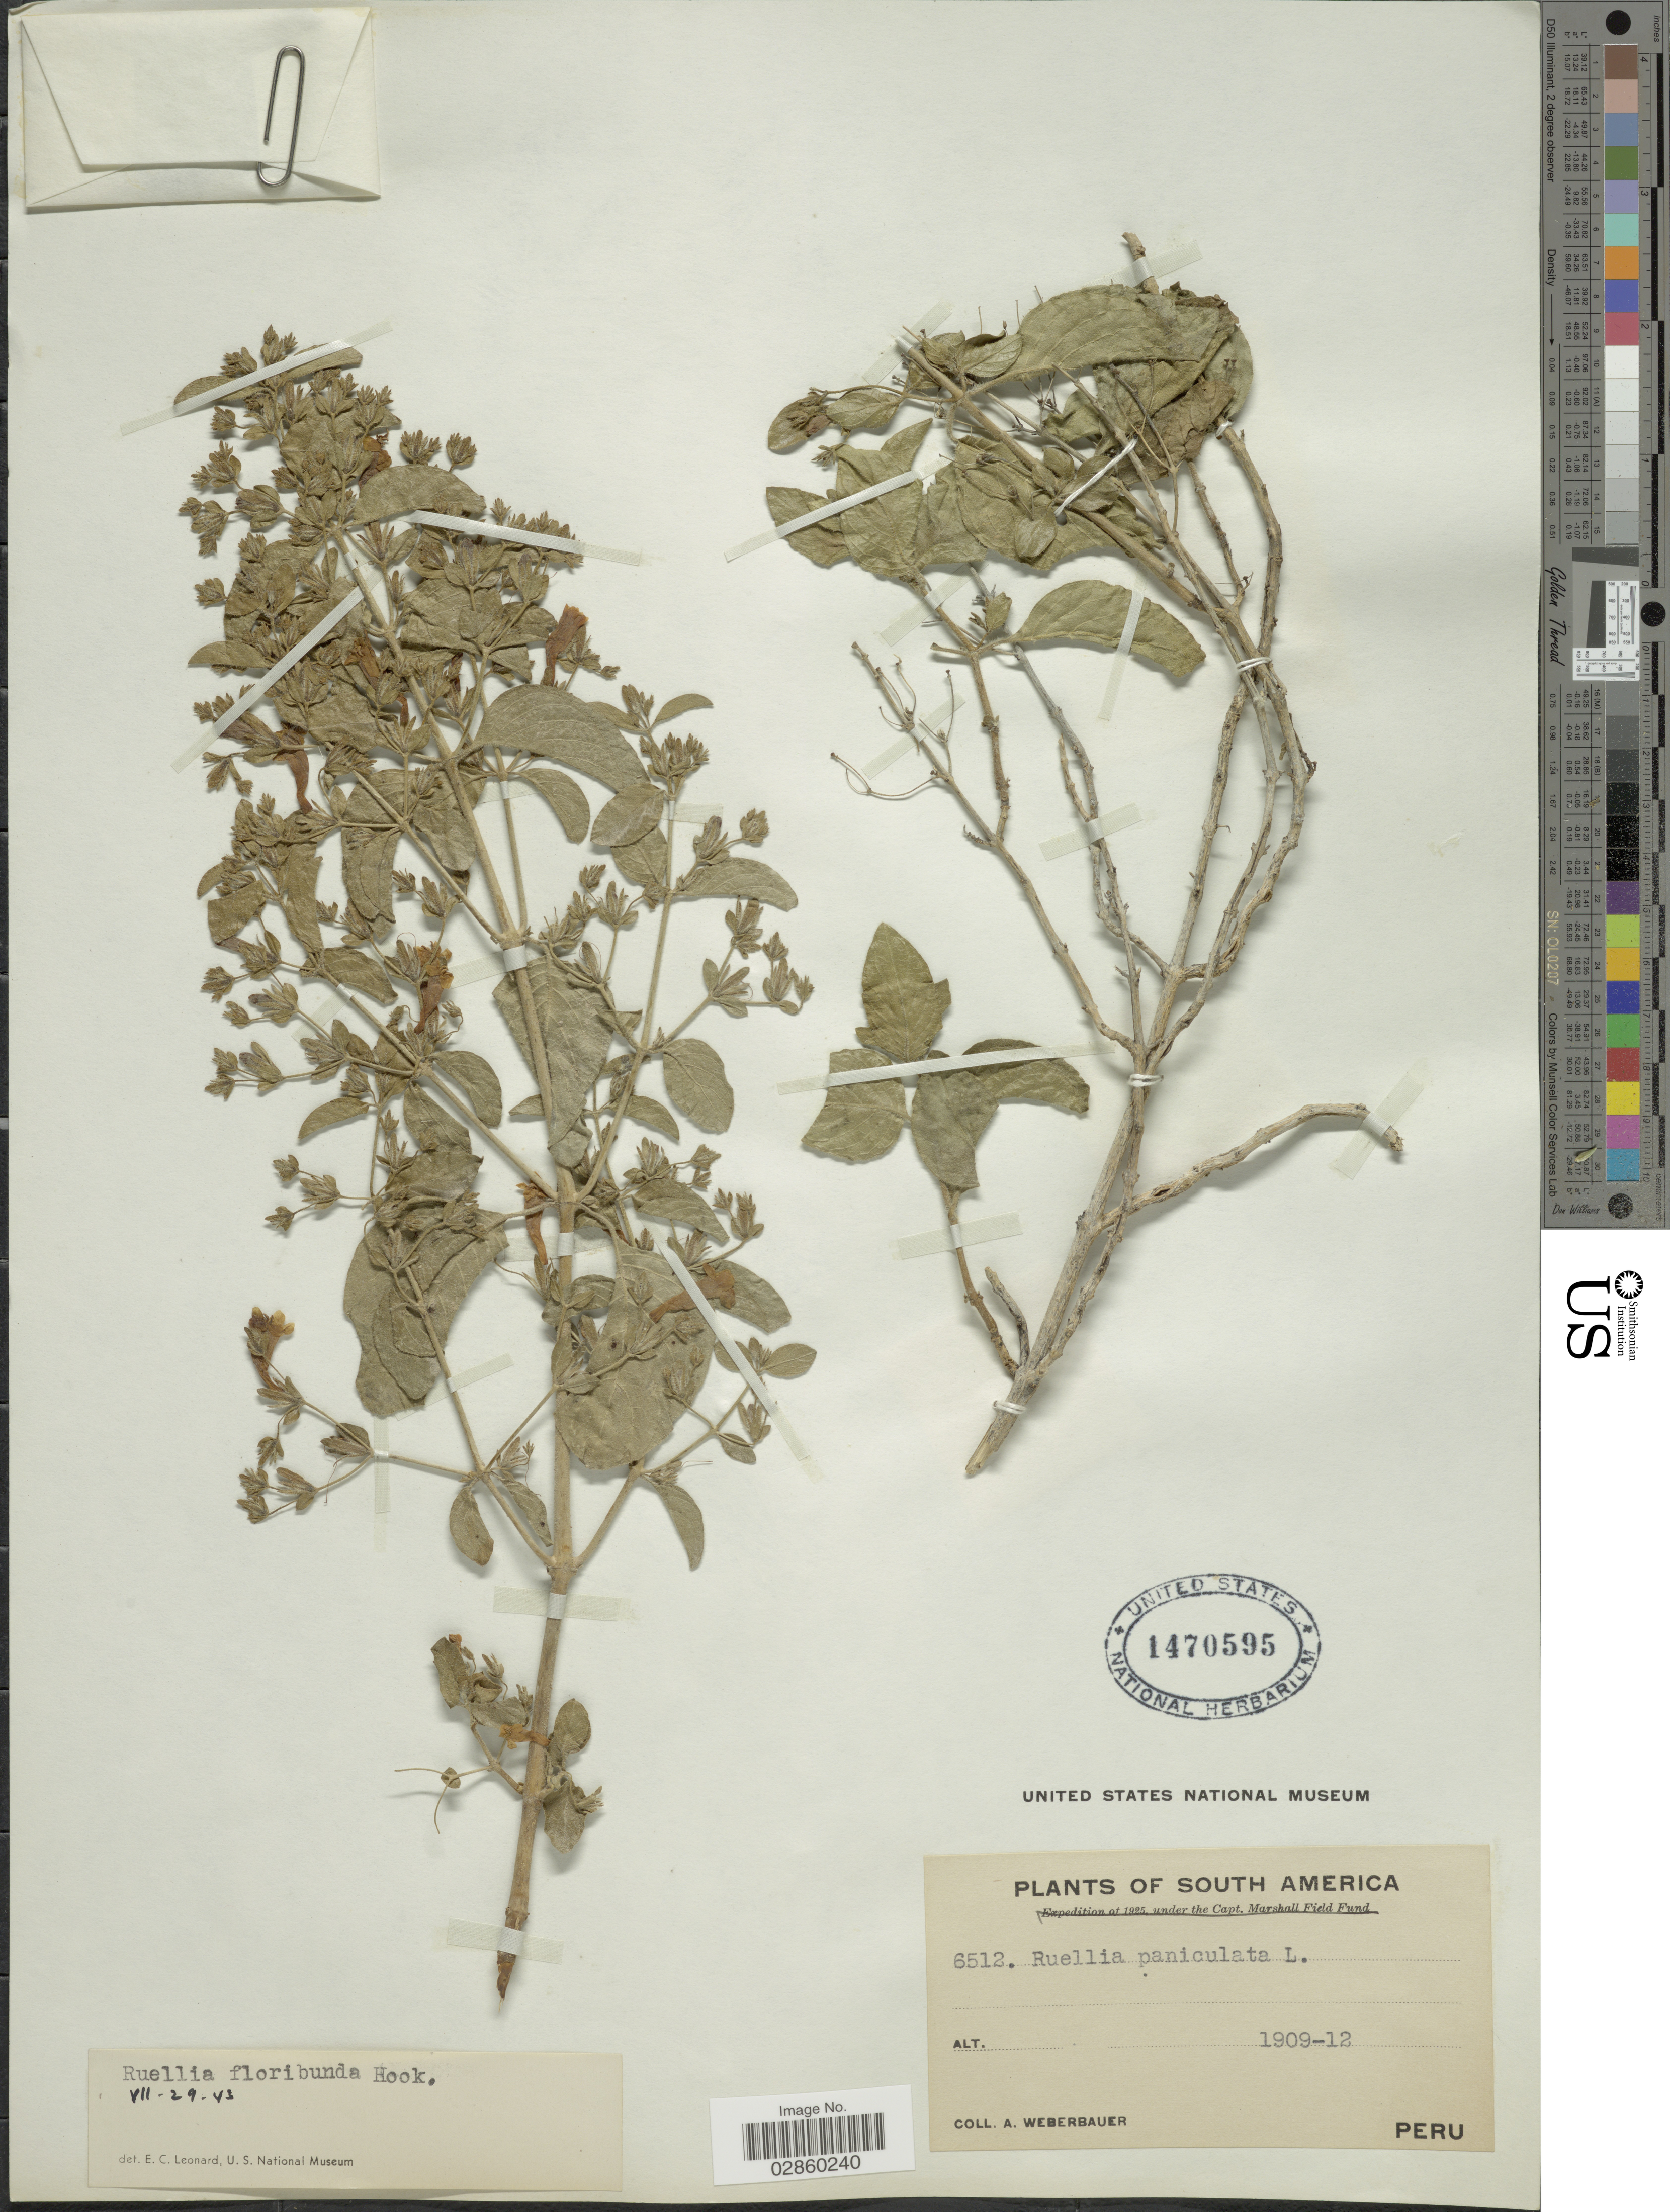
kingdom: Plantae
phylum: Tracheophyta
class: Magnoliopsida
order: Lamiales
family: Acanthaceae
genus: Ruellia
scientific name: Ruellia floribunda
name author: Hook.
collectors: A. Weberbauer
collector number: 6512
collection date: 1909/1912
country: Peru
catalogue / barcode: US 1470595